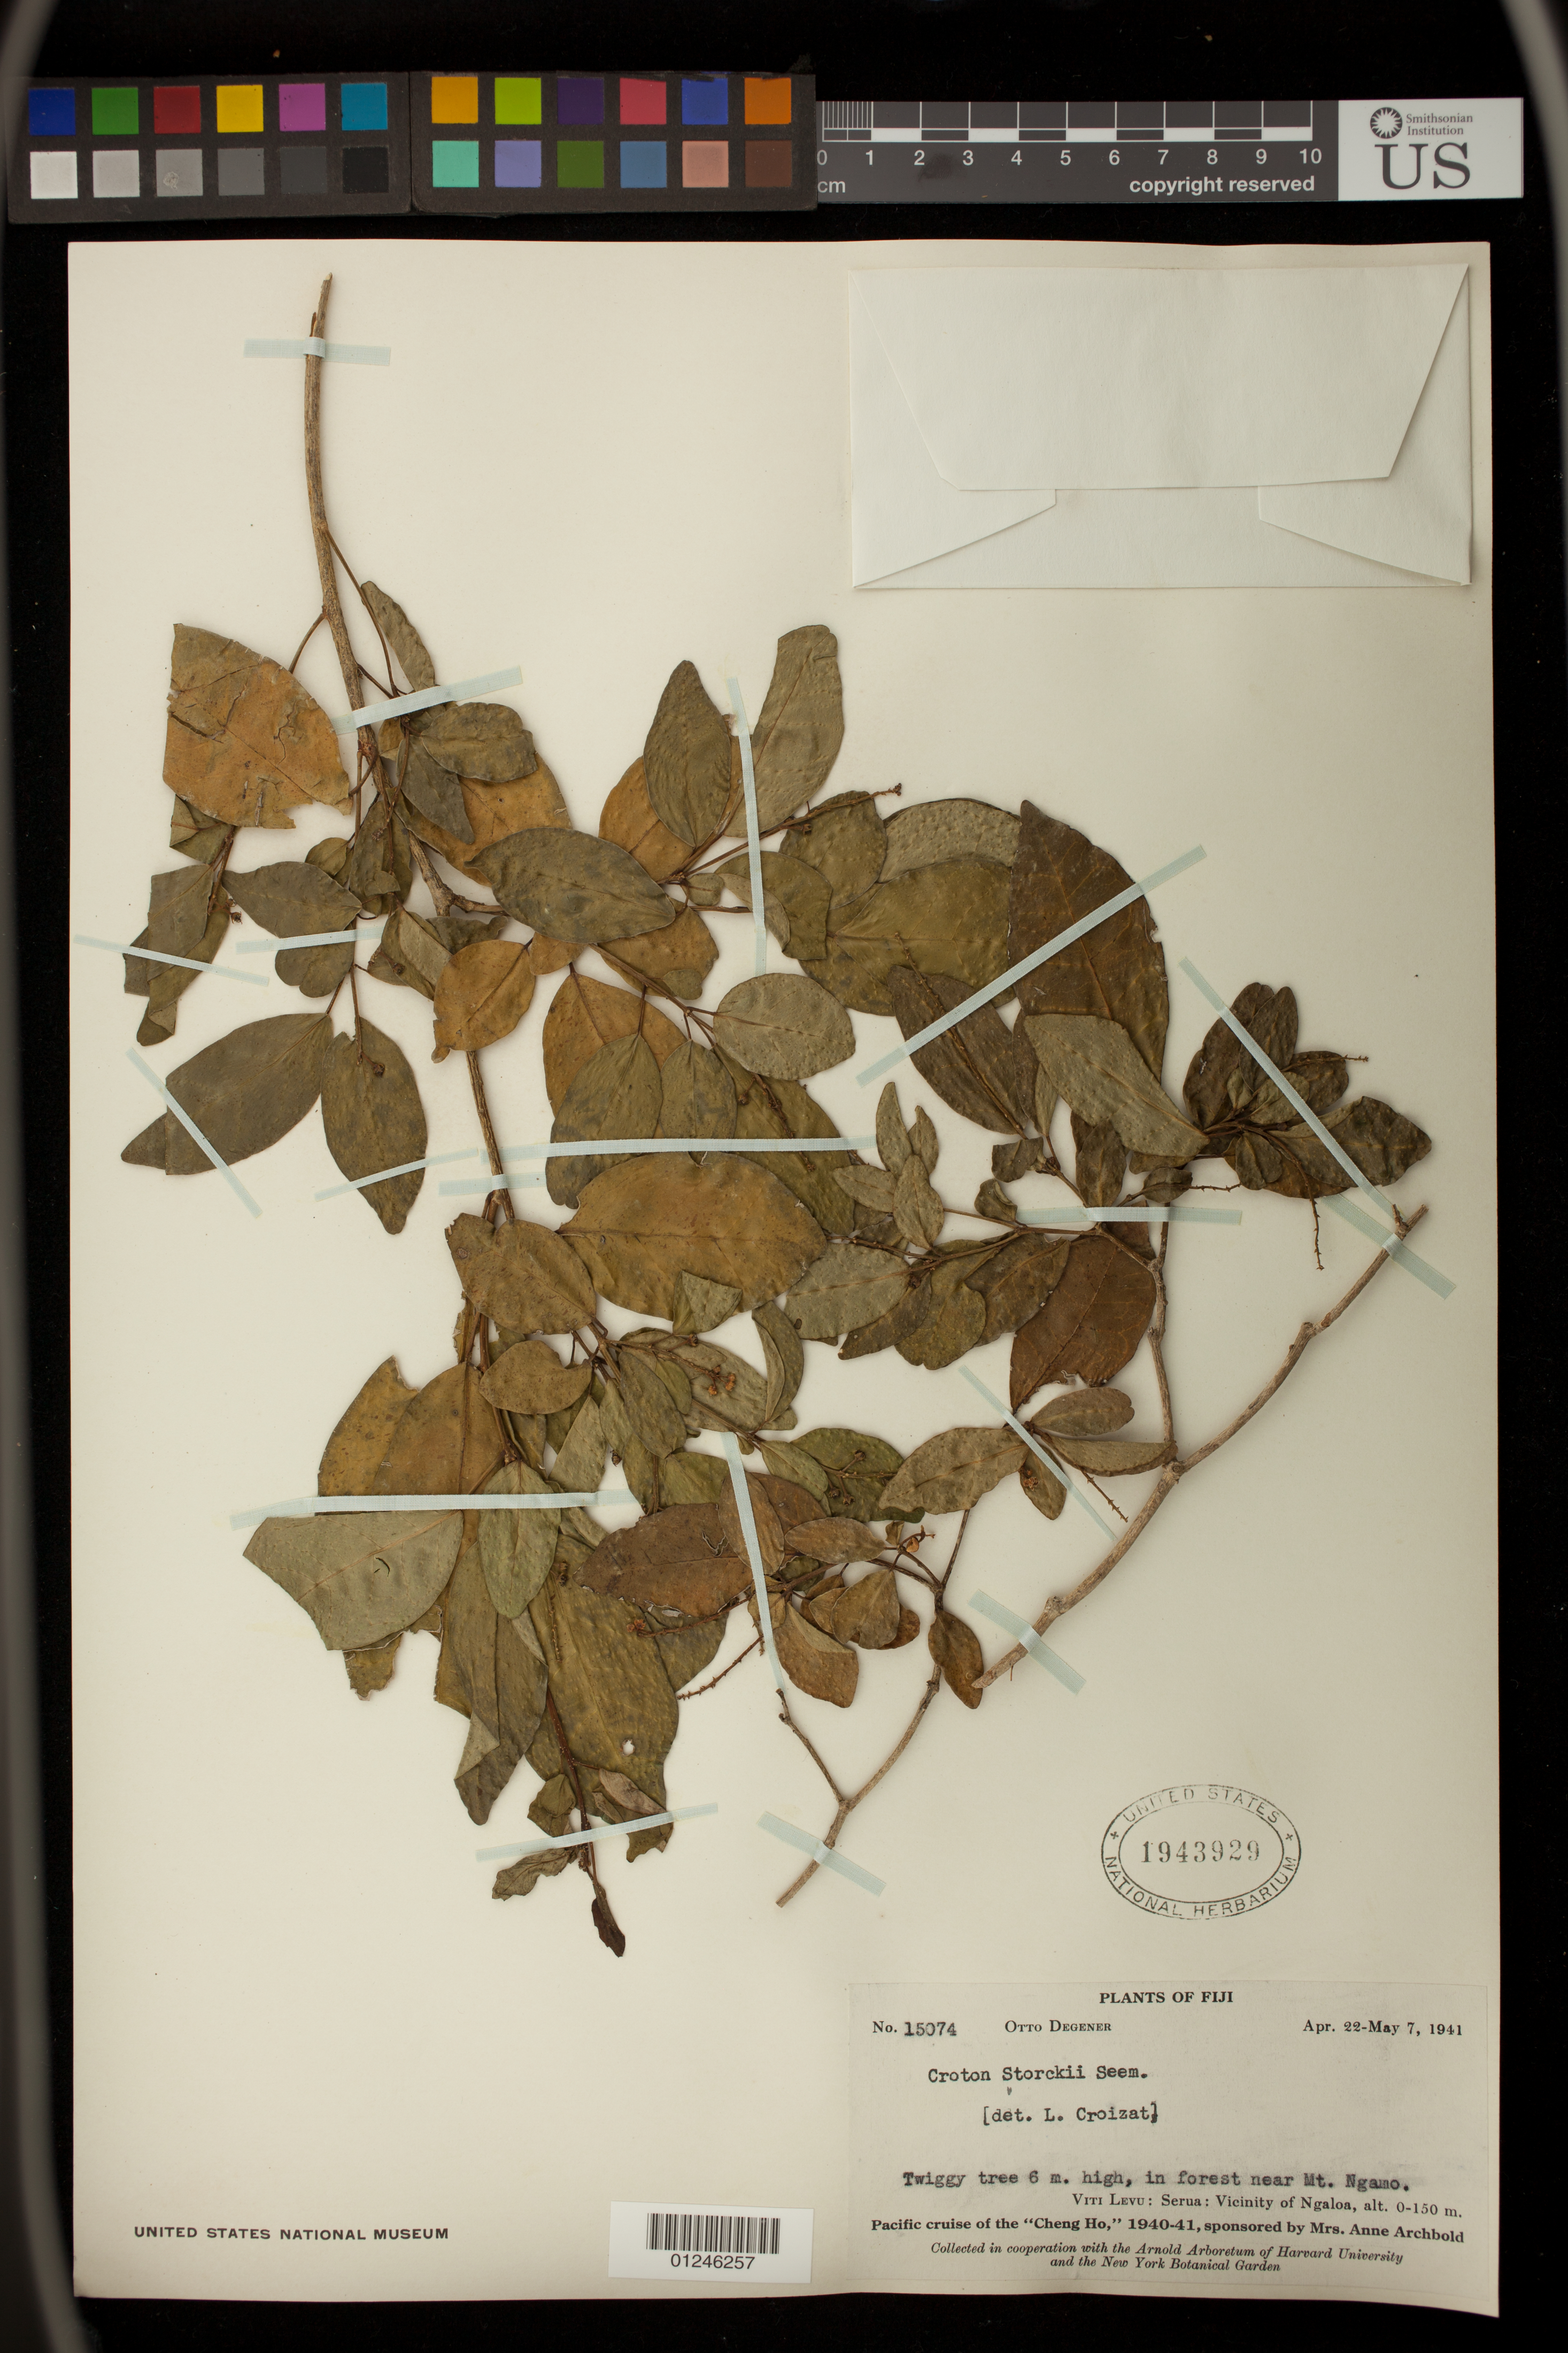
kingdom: Plantae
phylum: Tracheophyta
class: Magnoliopsida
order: Malpighiales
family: Euphorbiaceae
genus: Croton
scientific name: Croton storckii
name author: Seem.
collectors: O. Degener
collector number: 15074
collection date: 1941-04-22/1941-05-07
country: Fiji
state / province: Central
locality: Viti Levu: Serua: Vicinity of Ngaloa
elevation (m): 0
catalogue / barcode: US 1943929